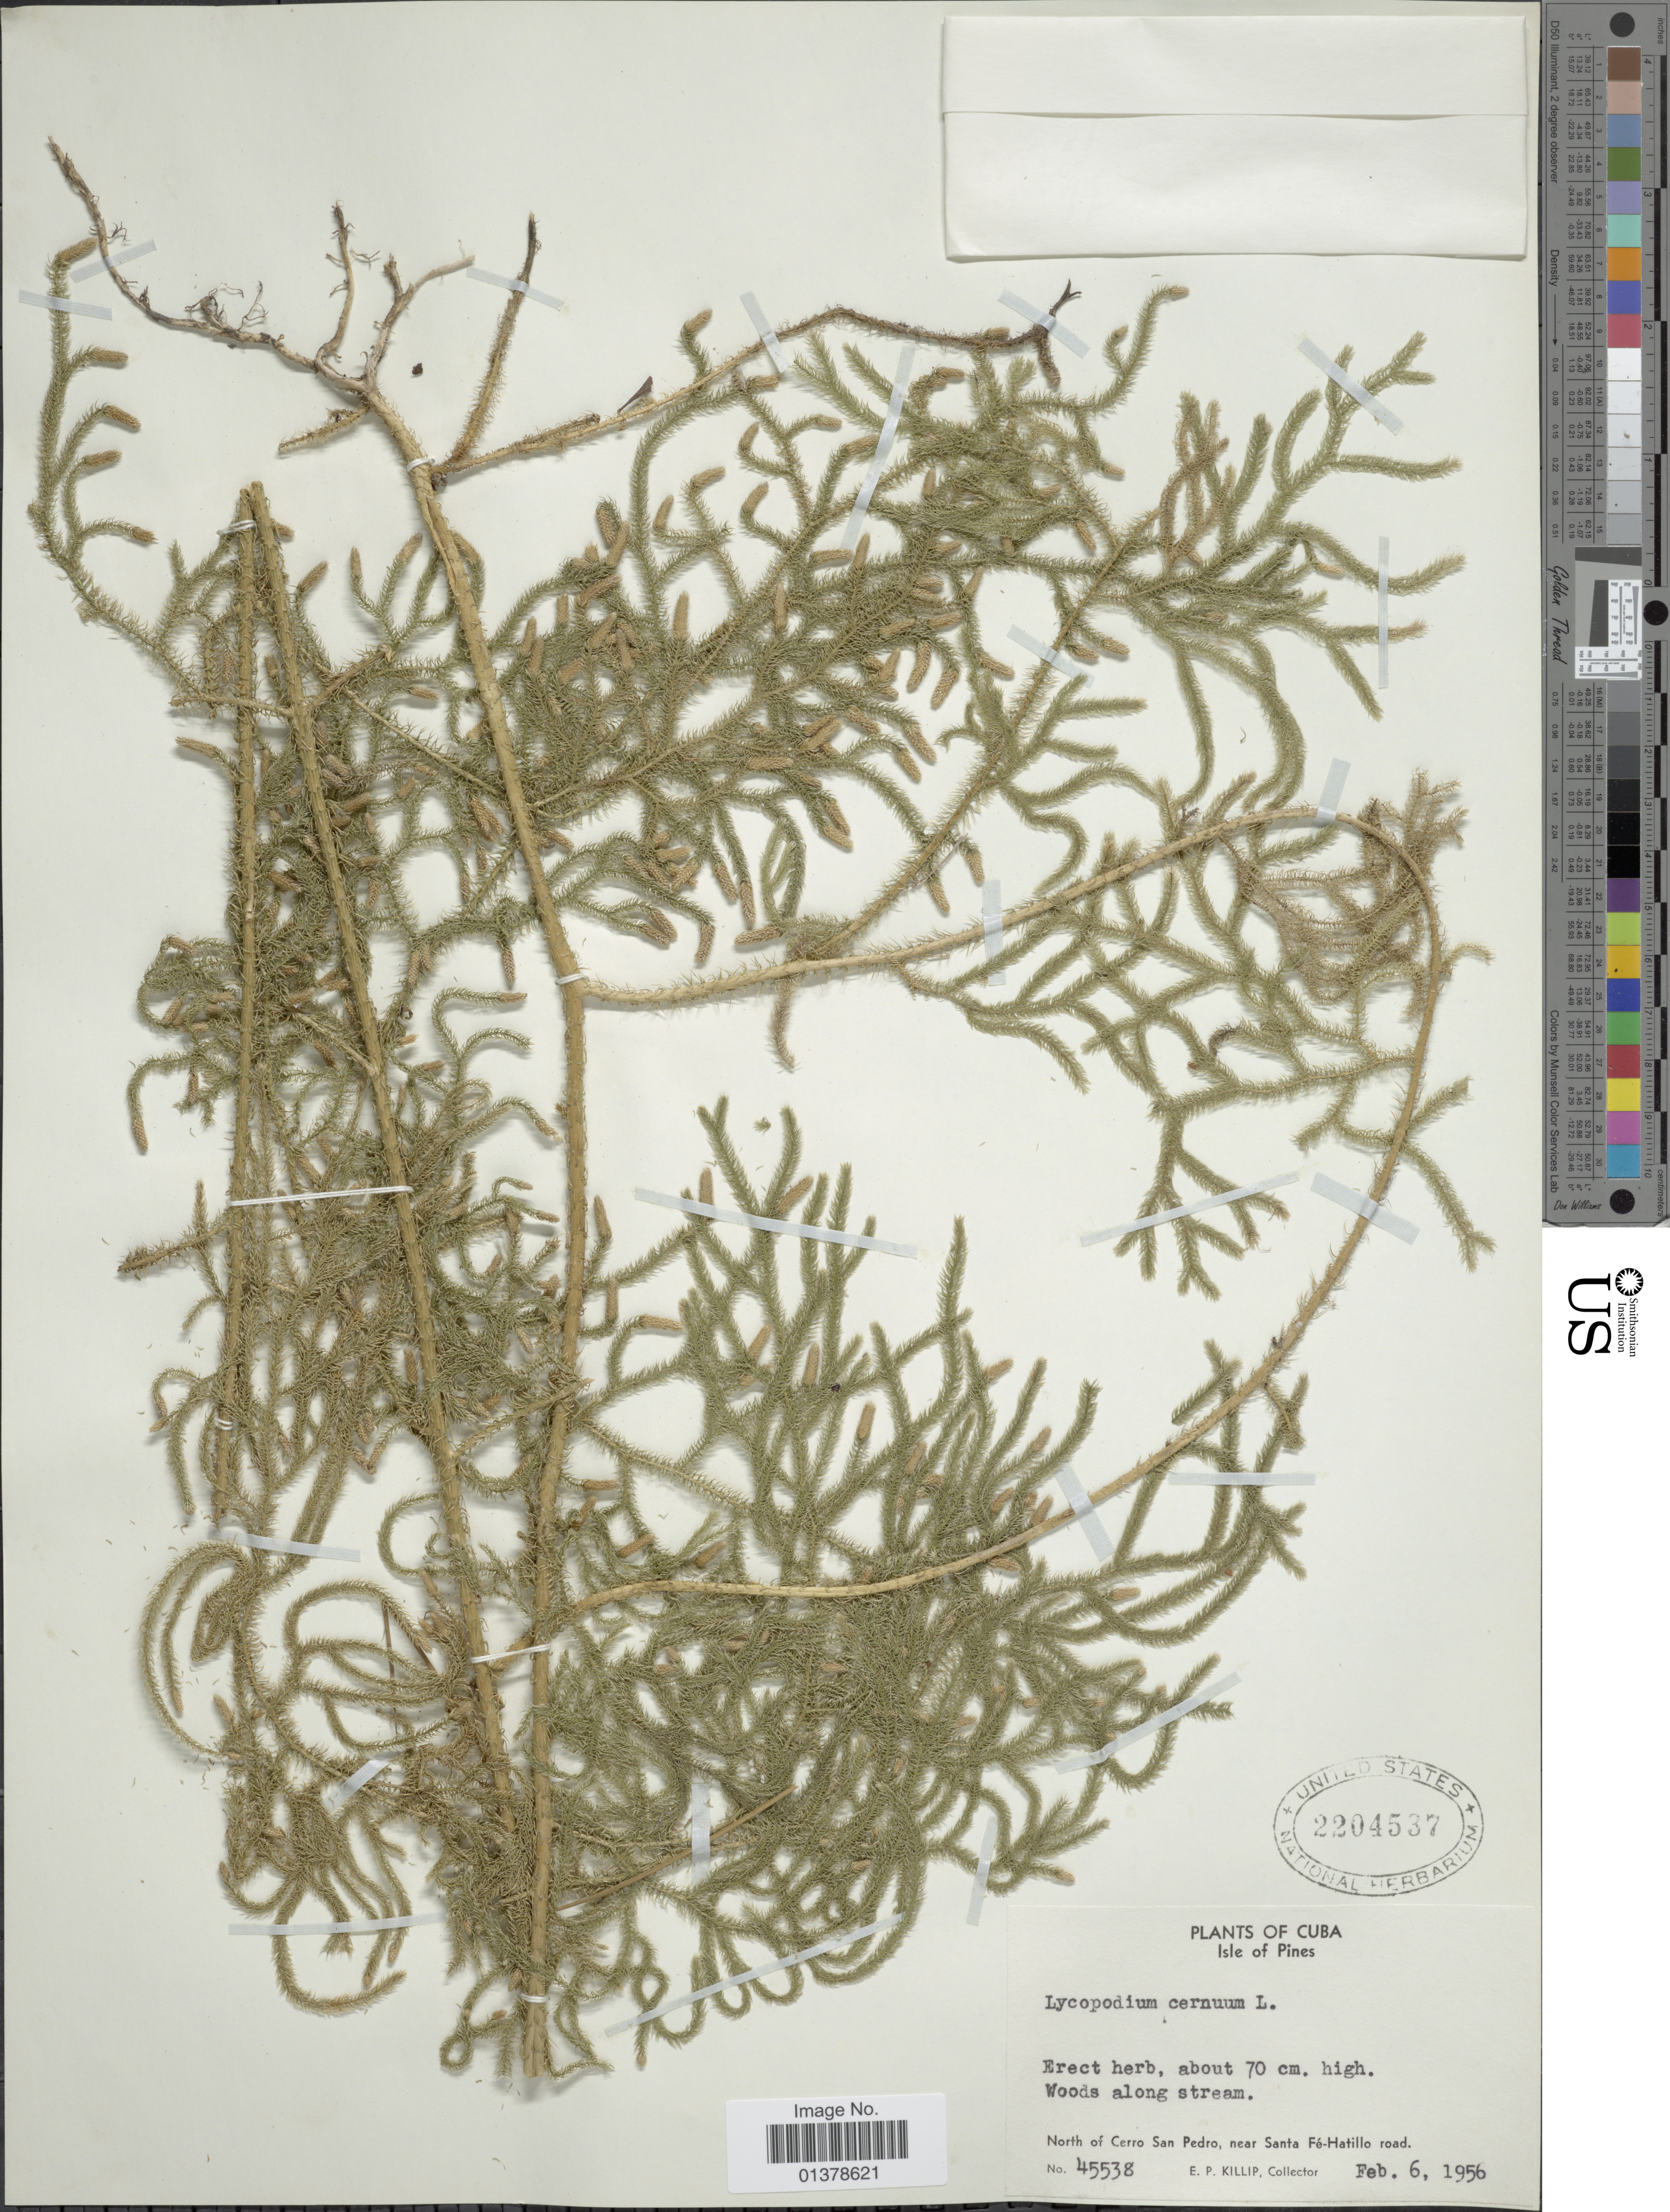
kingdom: Plantae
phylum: Tracheophyta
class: Lycopodiopsida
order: Lycopodiales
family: Lycopodiaceae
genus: Palhinhaea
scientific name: Palhinhaea cernua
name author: (L.) Vasc. & Franco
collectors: E. P. Killip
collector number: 45538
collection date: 1956-02-06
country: Cuba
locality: Isle of Pines, North of Cerro San Pedro, near Santa Fé-Hatillo road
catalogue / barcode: US 2204537